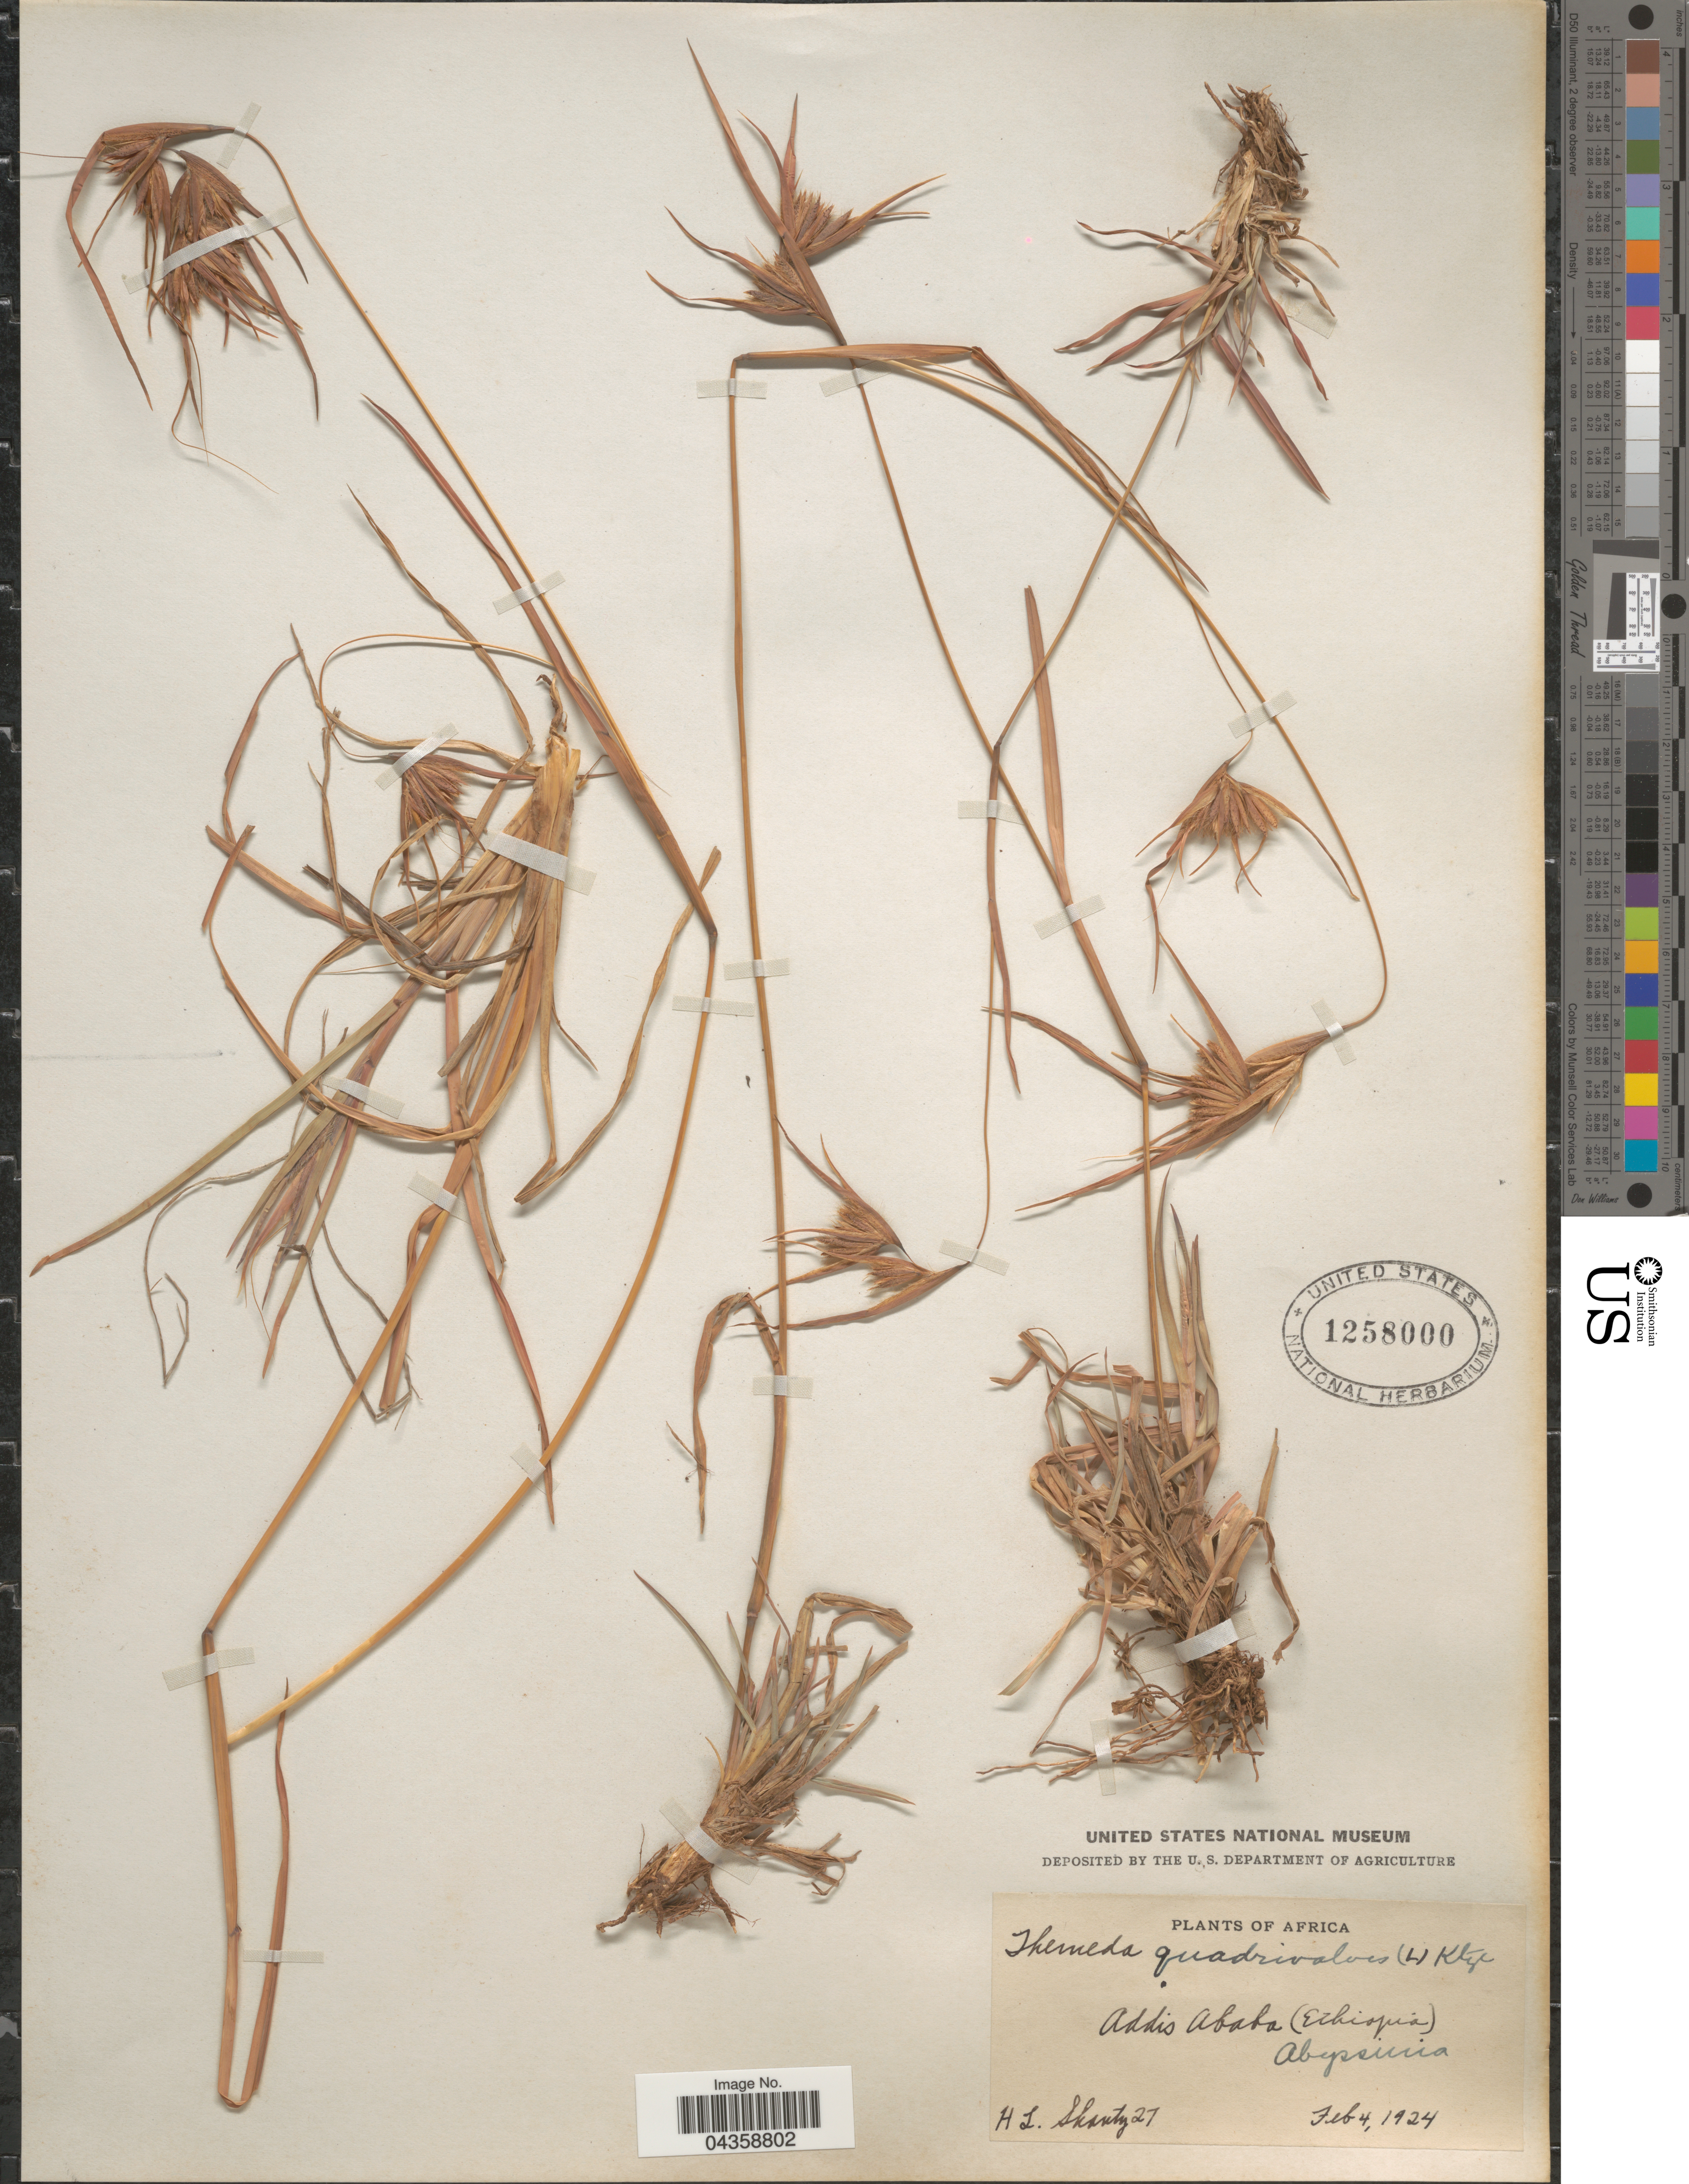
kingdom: Plantae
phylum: Tracheophyta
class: Liliopsida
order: Poales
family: Poaceae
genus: Themeda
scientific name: Themeda quadrivalvis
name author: (L.) Kuntze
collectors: H. Shantz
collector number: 27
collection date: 1924-02-04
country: Ethiopia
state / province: Addis Ababa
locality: Abyssinia.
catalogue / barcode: US 1258000